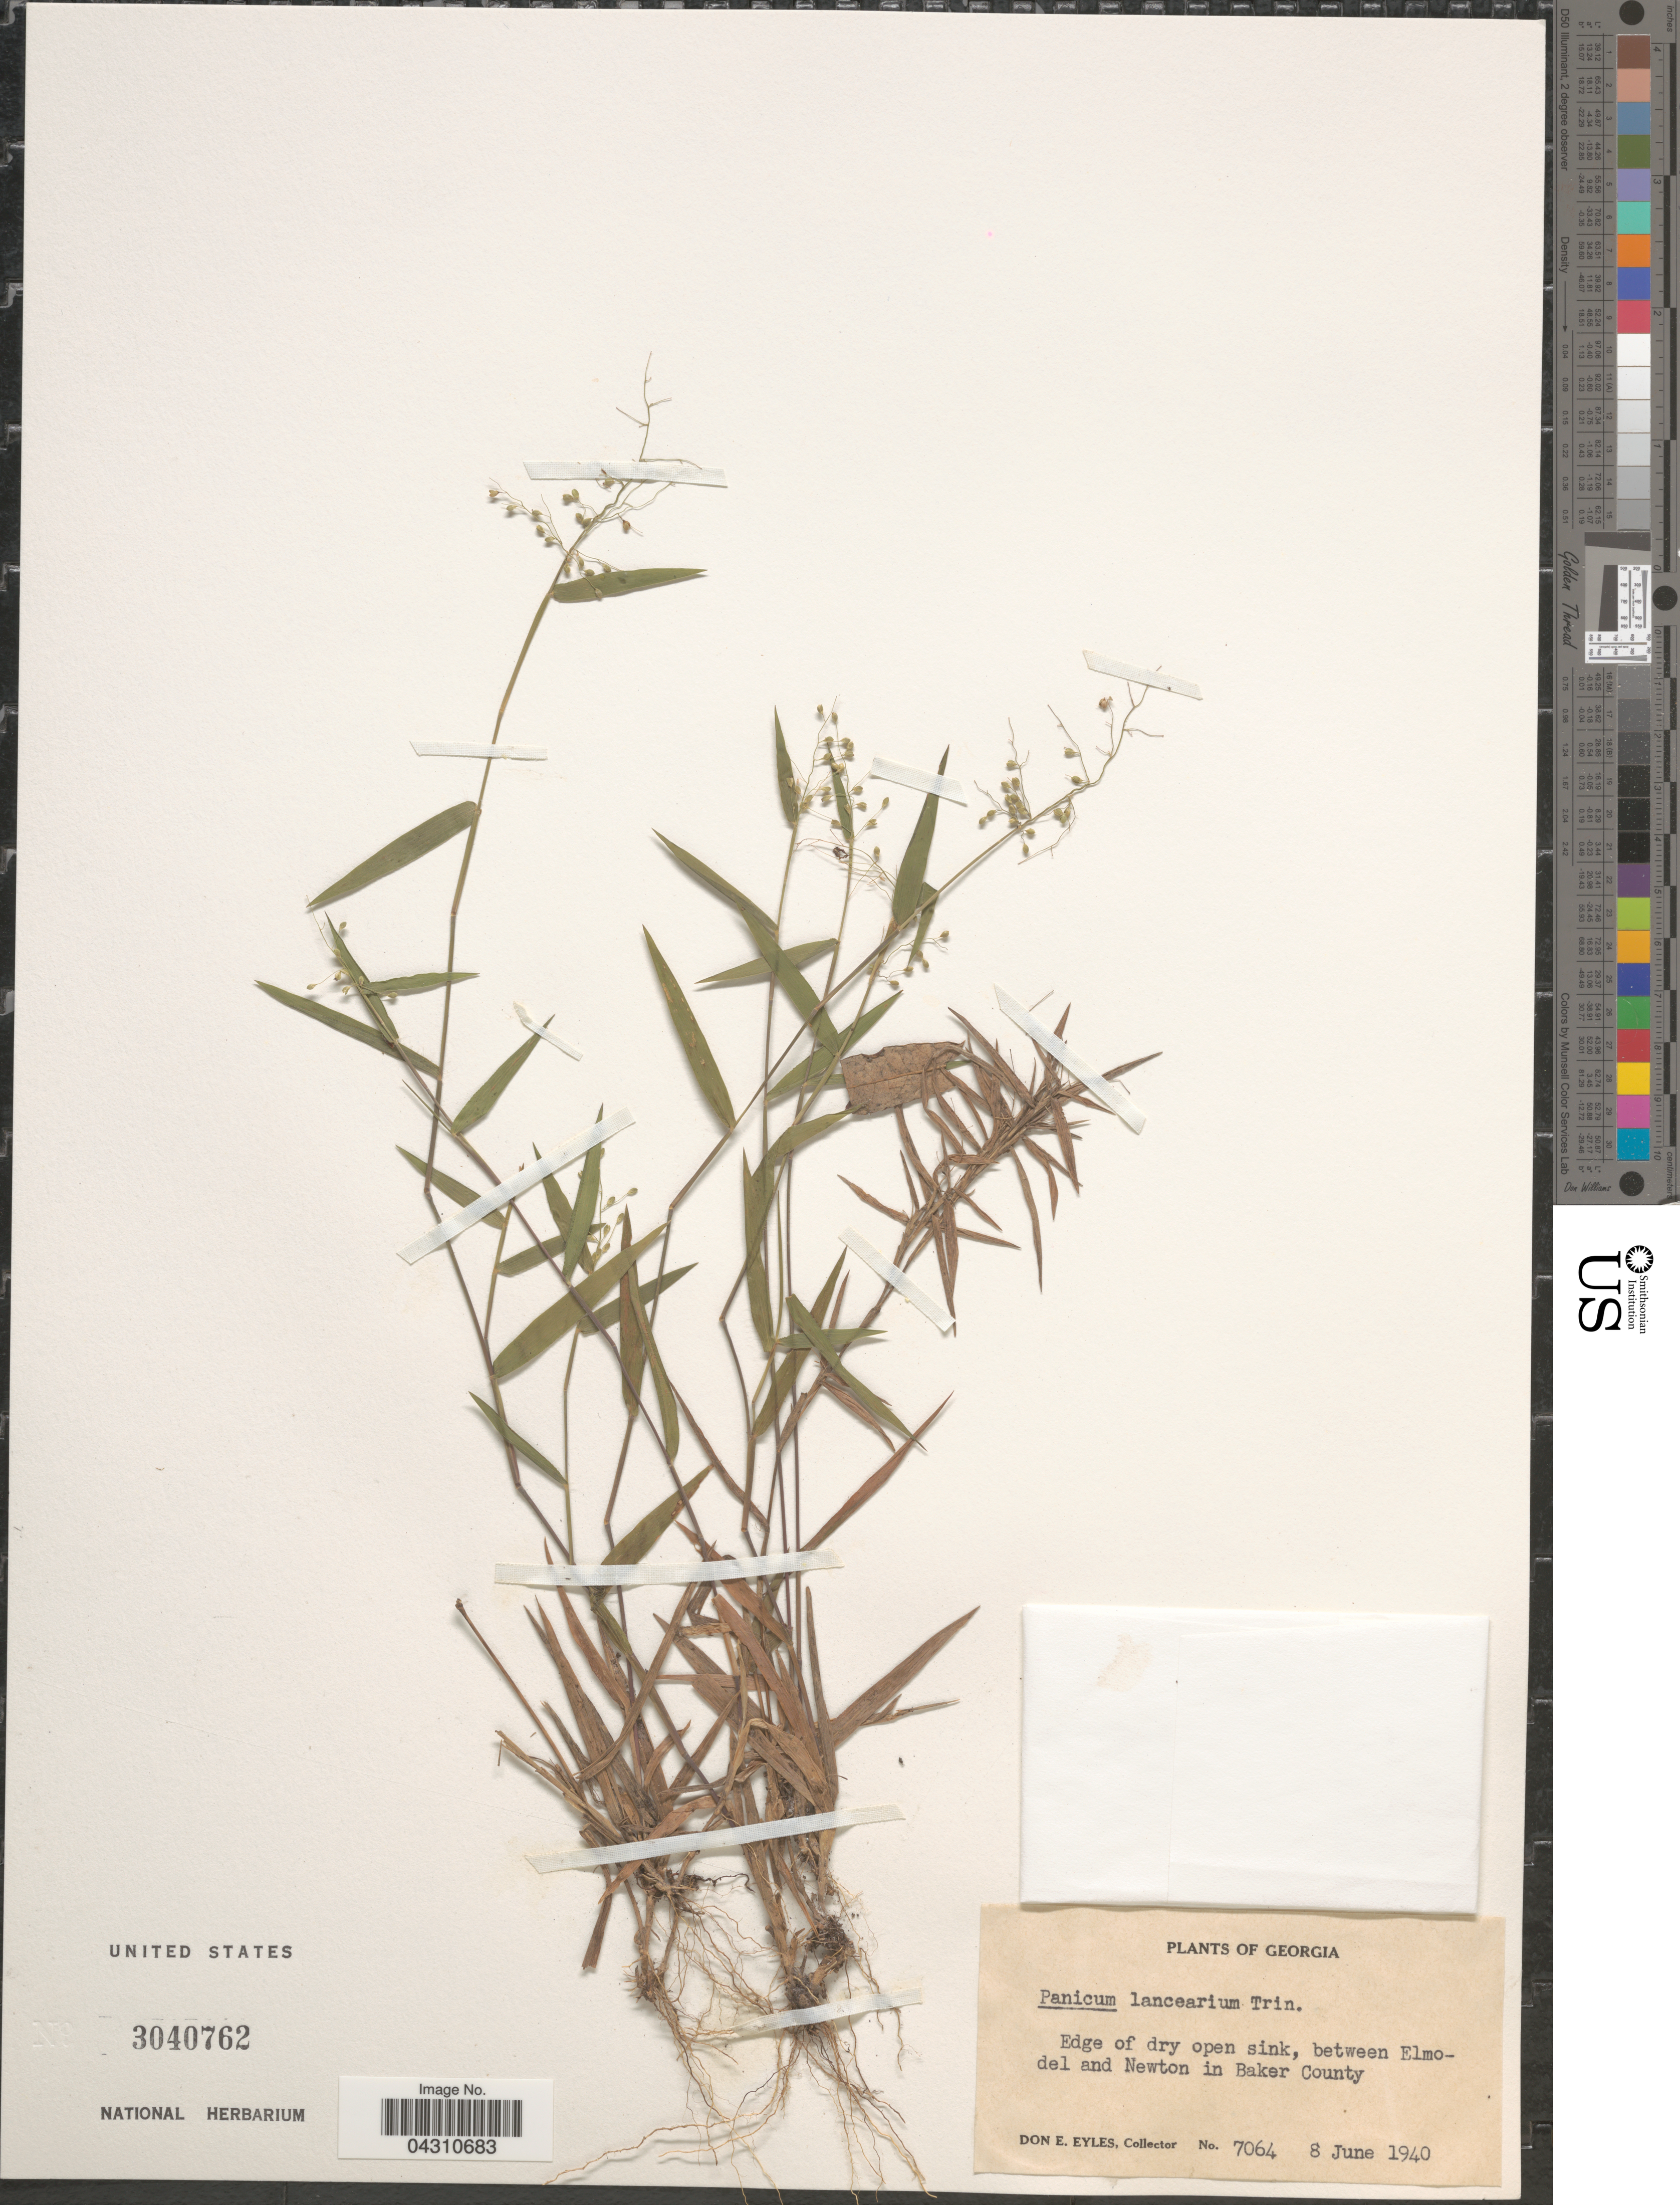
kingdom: Plantae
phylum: Tracheophyta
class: Liliopsida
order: Poales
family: Poaceae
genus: Dichanthelium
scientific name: Dichanthelium portoricense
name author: (Desv. ex Ham.) B.F. Hansen & Wunderlin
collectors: D. Eyles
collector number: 7064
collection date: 1940-06-08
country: United States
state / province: Georgia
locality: Edge of dry open sink, between Elmodel and Newton in Baker County.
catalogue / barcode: US 3040762